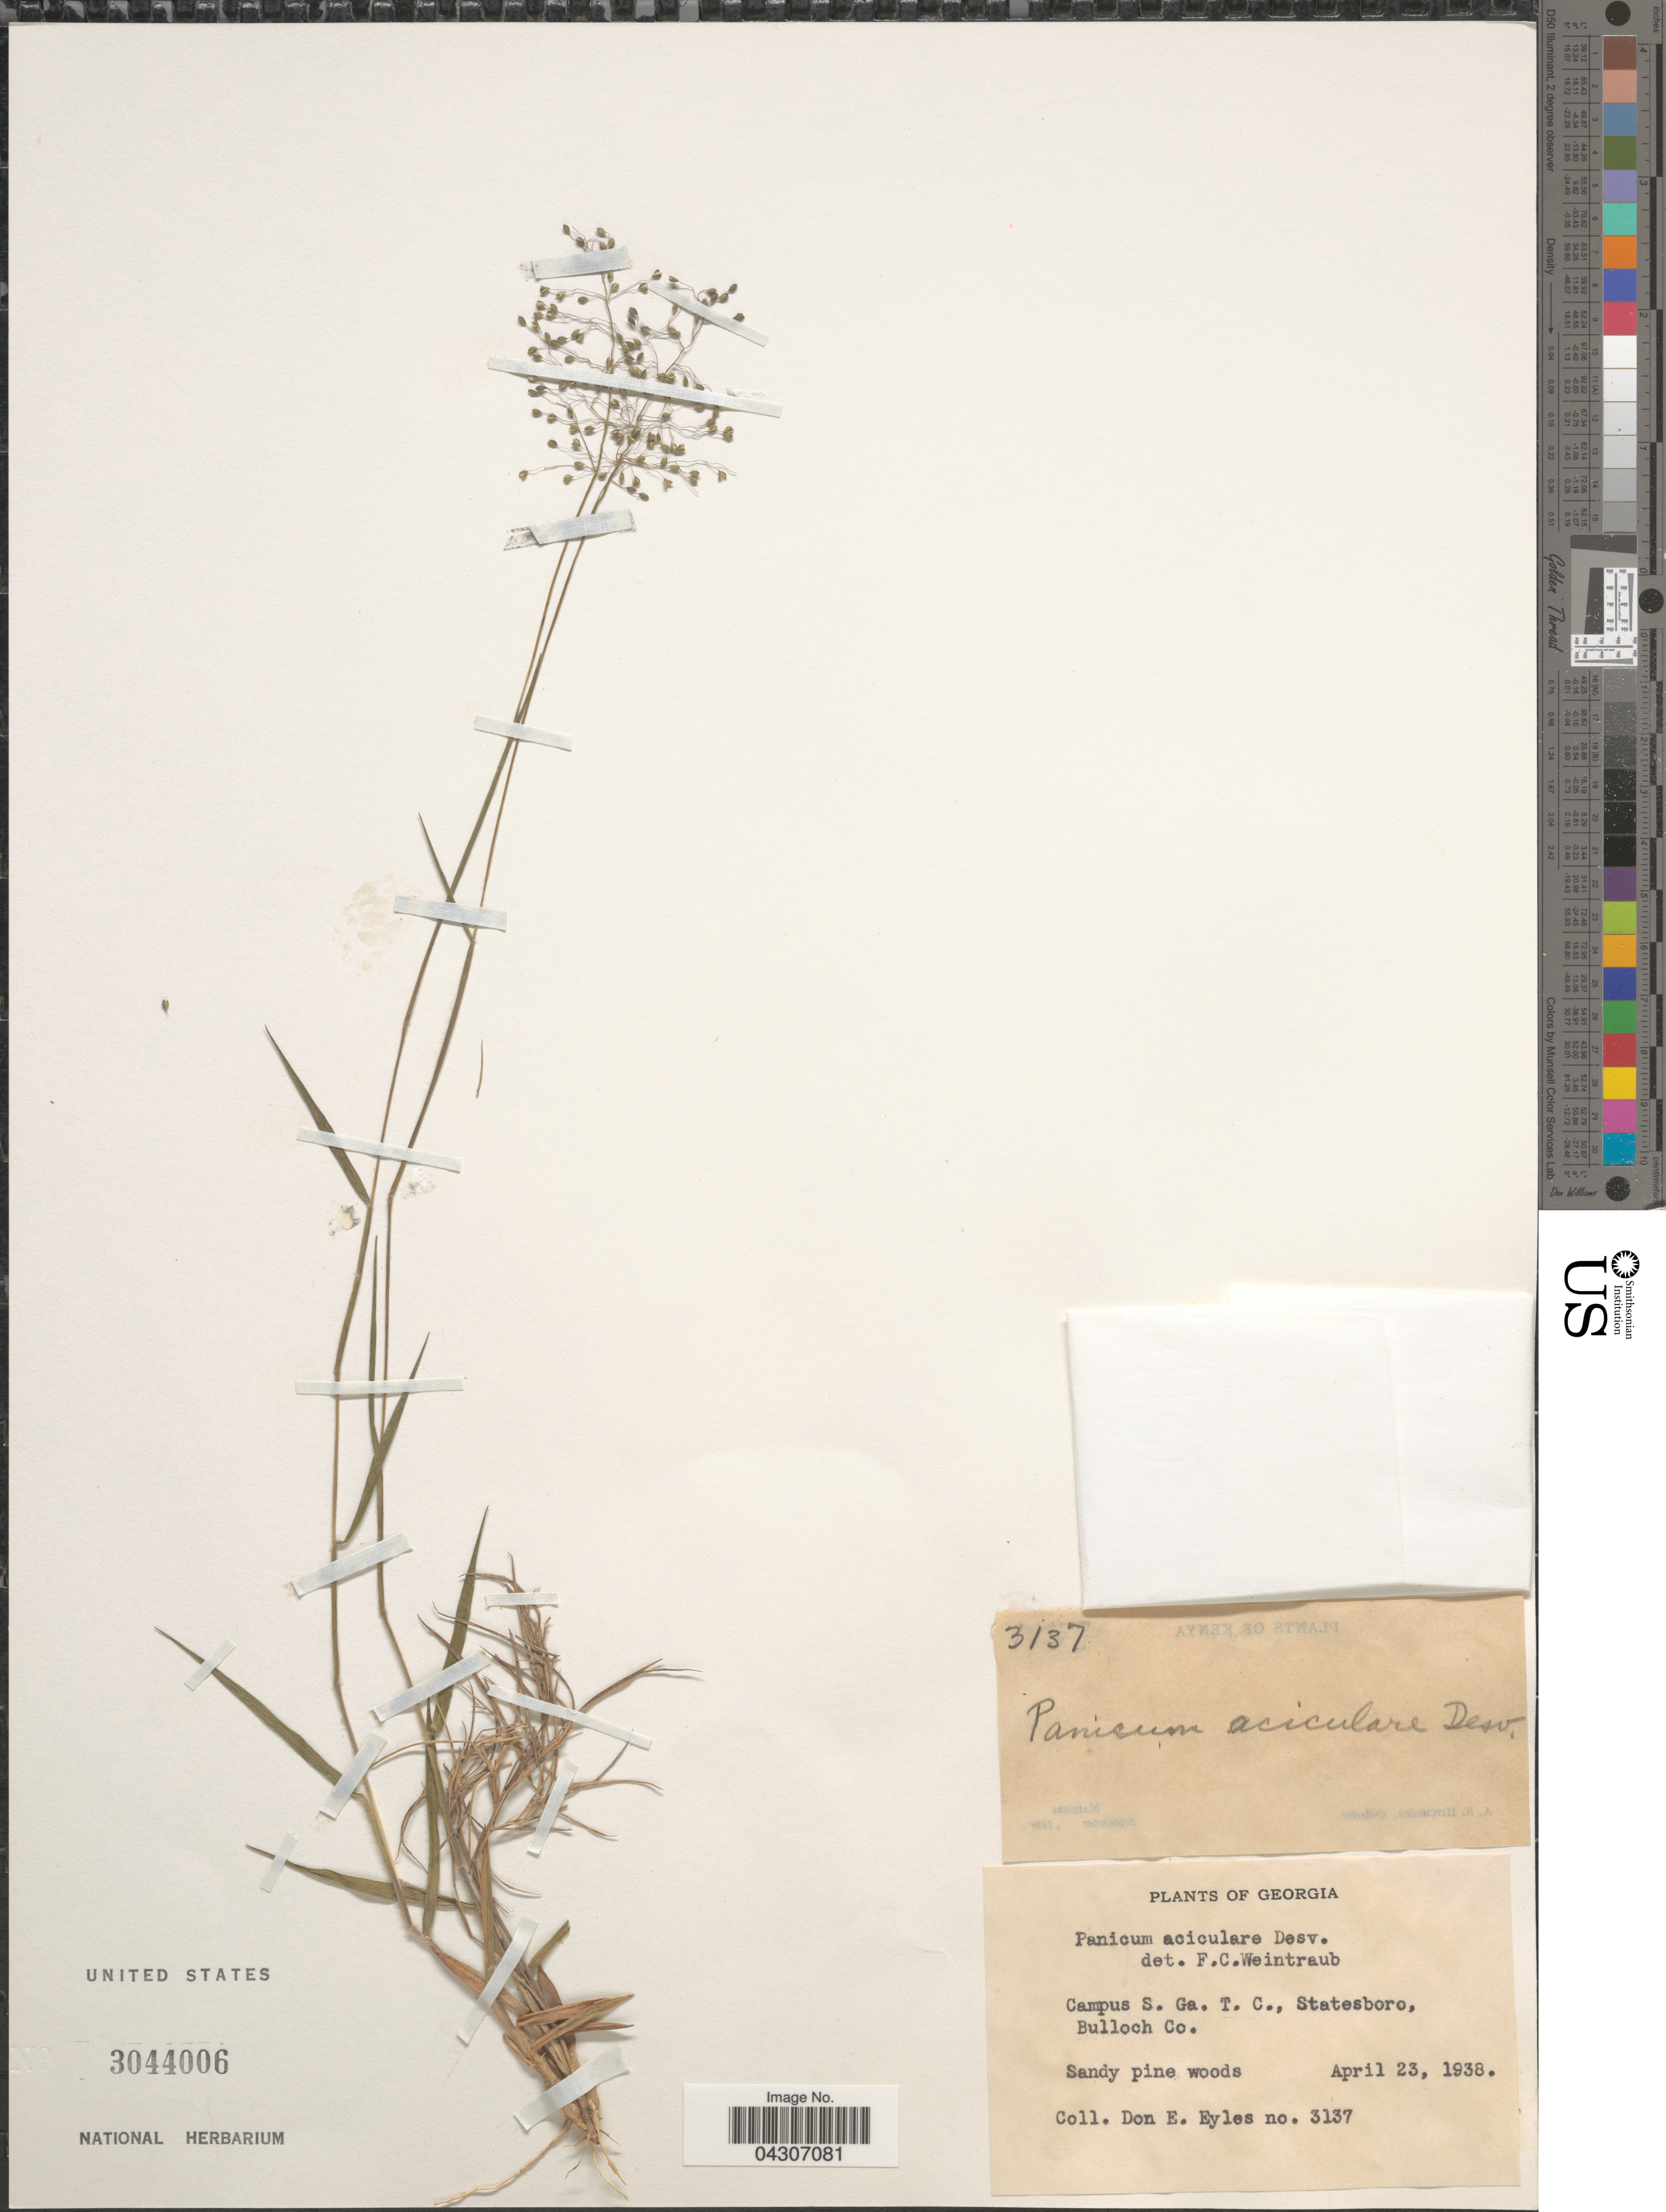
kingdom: Plantae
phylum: Tracheophyta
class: Liliopsida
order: Poales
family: Poaceae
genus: Dichanthelium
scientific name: Dichanthelium aciculare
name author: (Desv. ex Poir.) Gould & C.A. Clark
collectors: D. Eyles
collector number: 3137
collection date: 1938-04-23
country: United States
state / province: Georgia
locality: Campus S. Ga. T. C., Statesboro, Bulloch Co.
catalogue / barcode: US 3044006